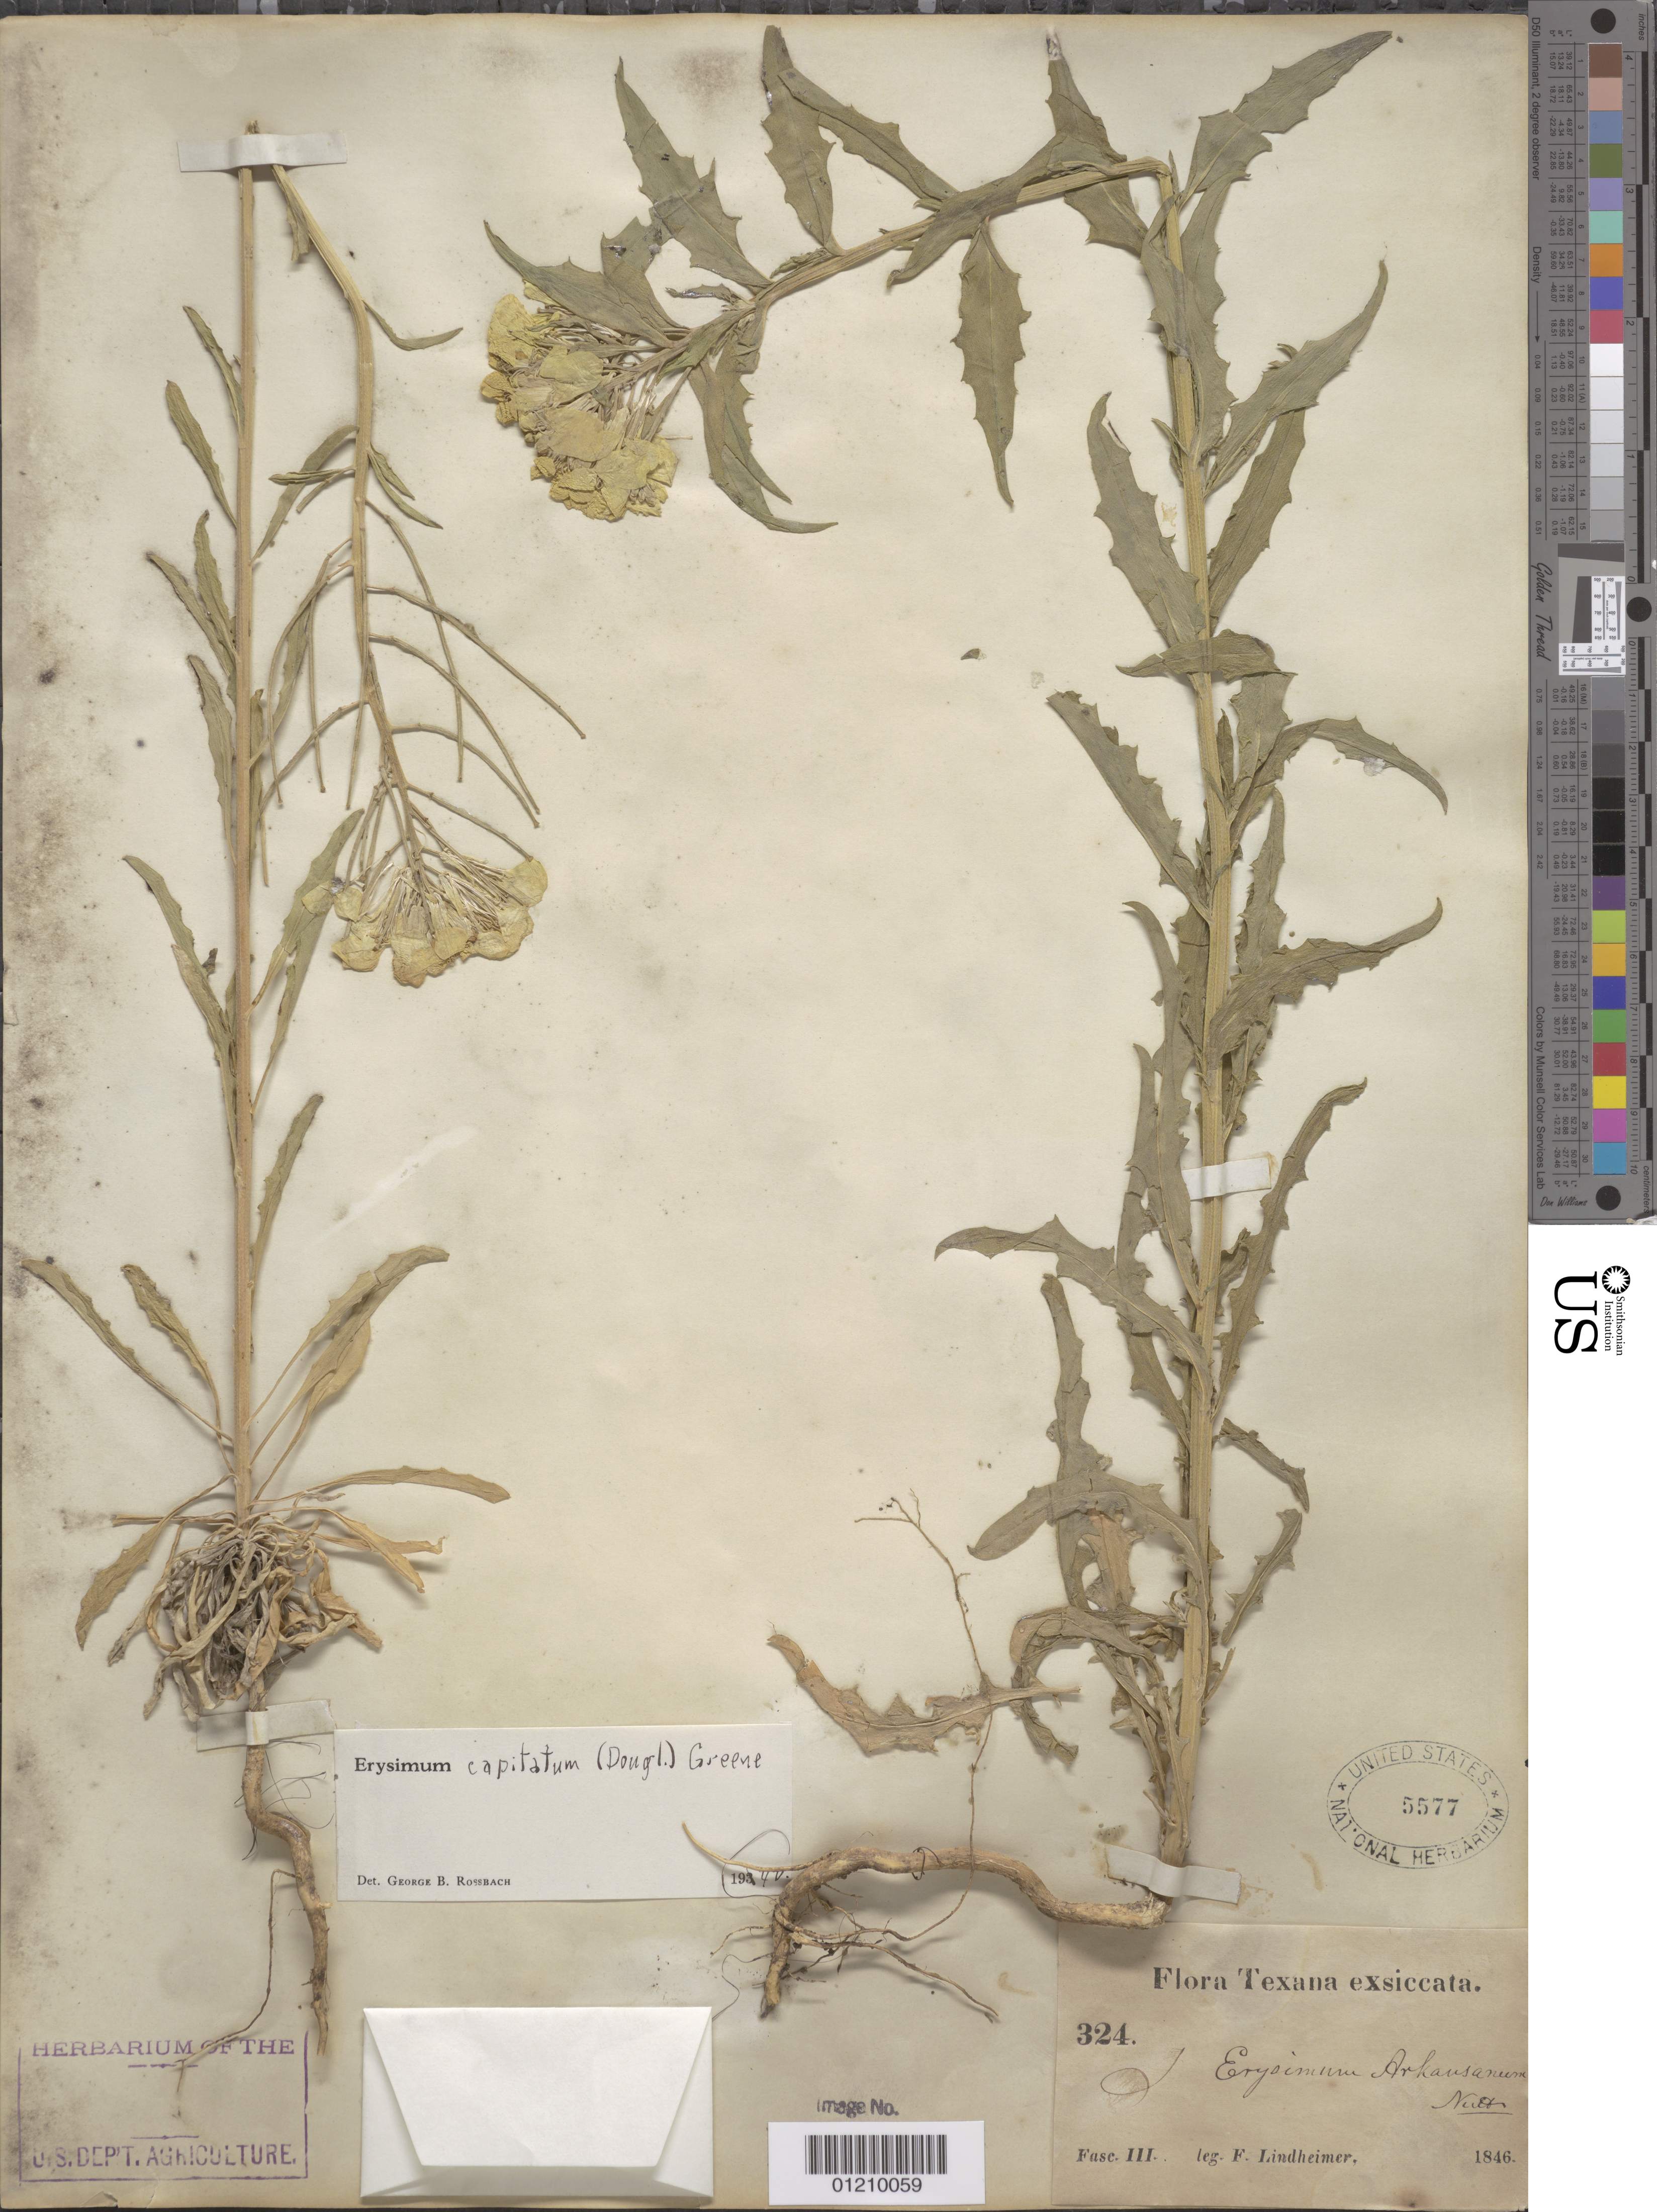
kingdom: Plantae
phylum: Tracheophyta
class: Magnoliopsida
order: Brassicales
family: Brassicaceae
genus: Erysimum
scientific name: Erysimum capitatum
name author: (Douglas ex Hook.) Greene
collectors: F. Lindheimer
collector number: Fas III 324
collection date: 1846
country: United States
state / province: Texas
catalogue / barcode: US 5577